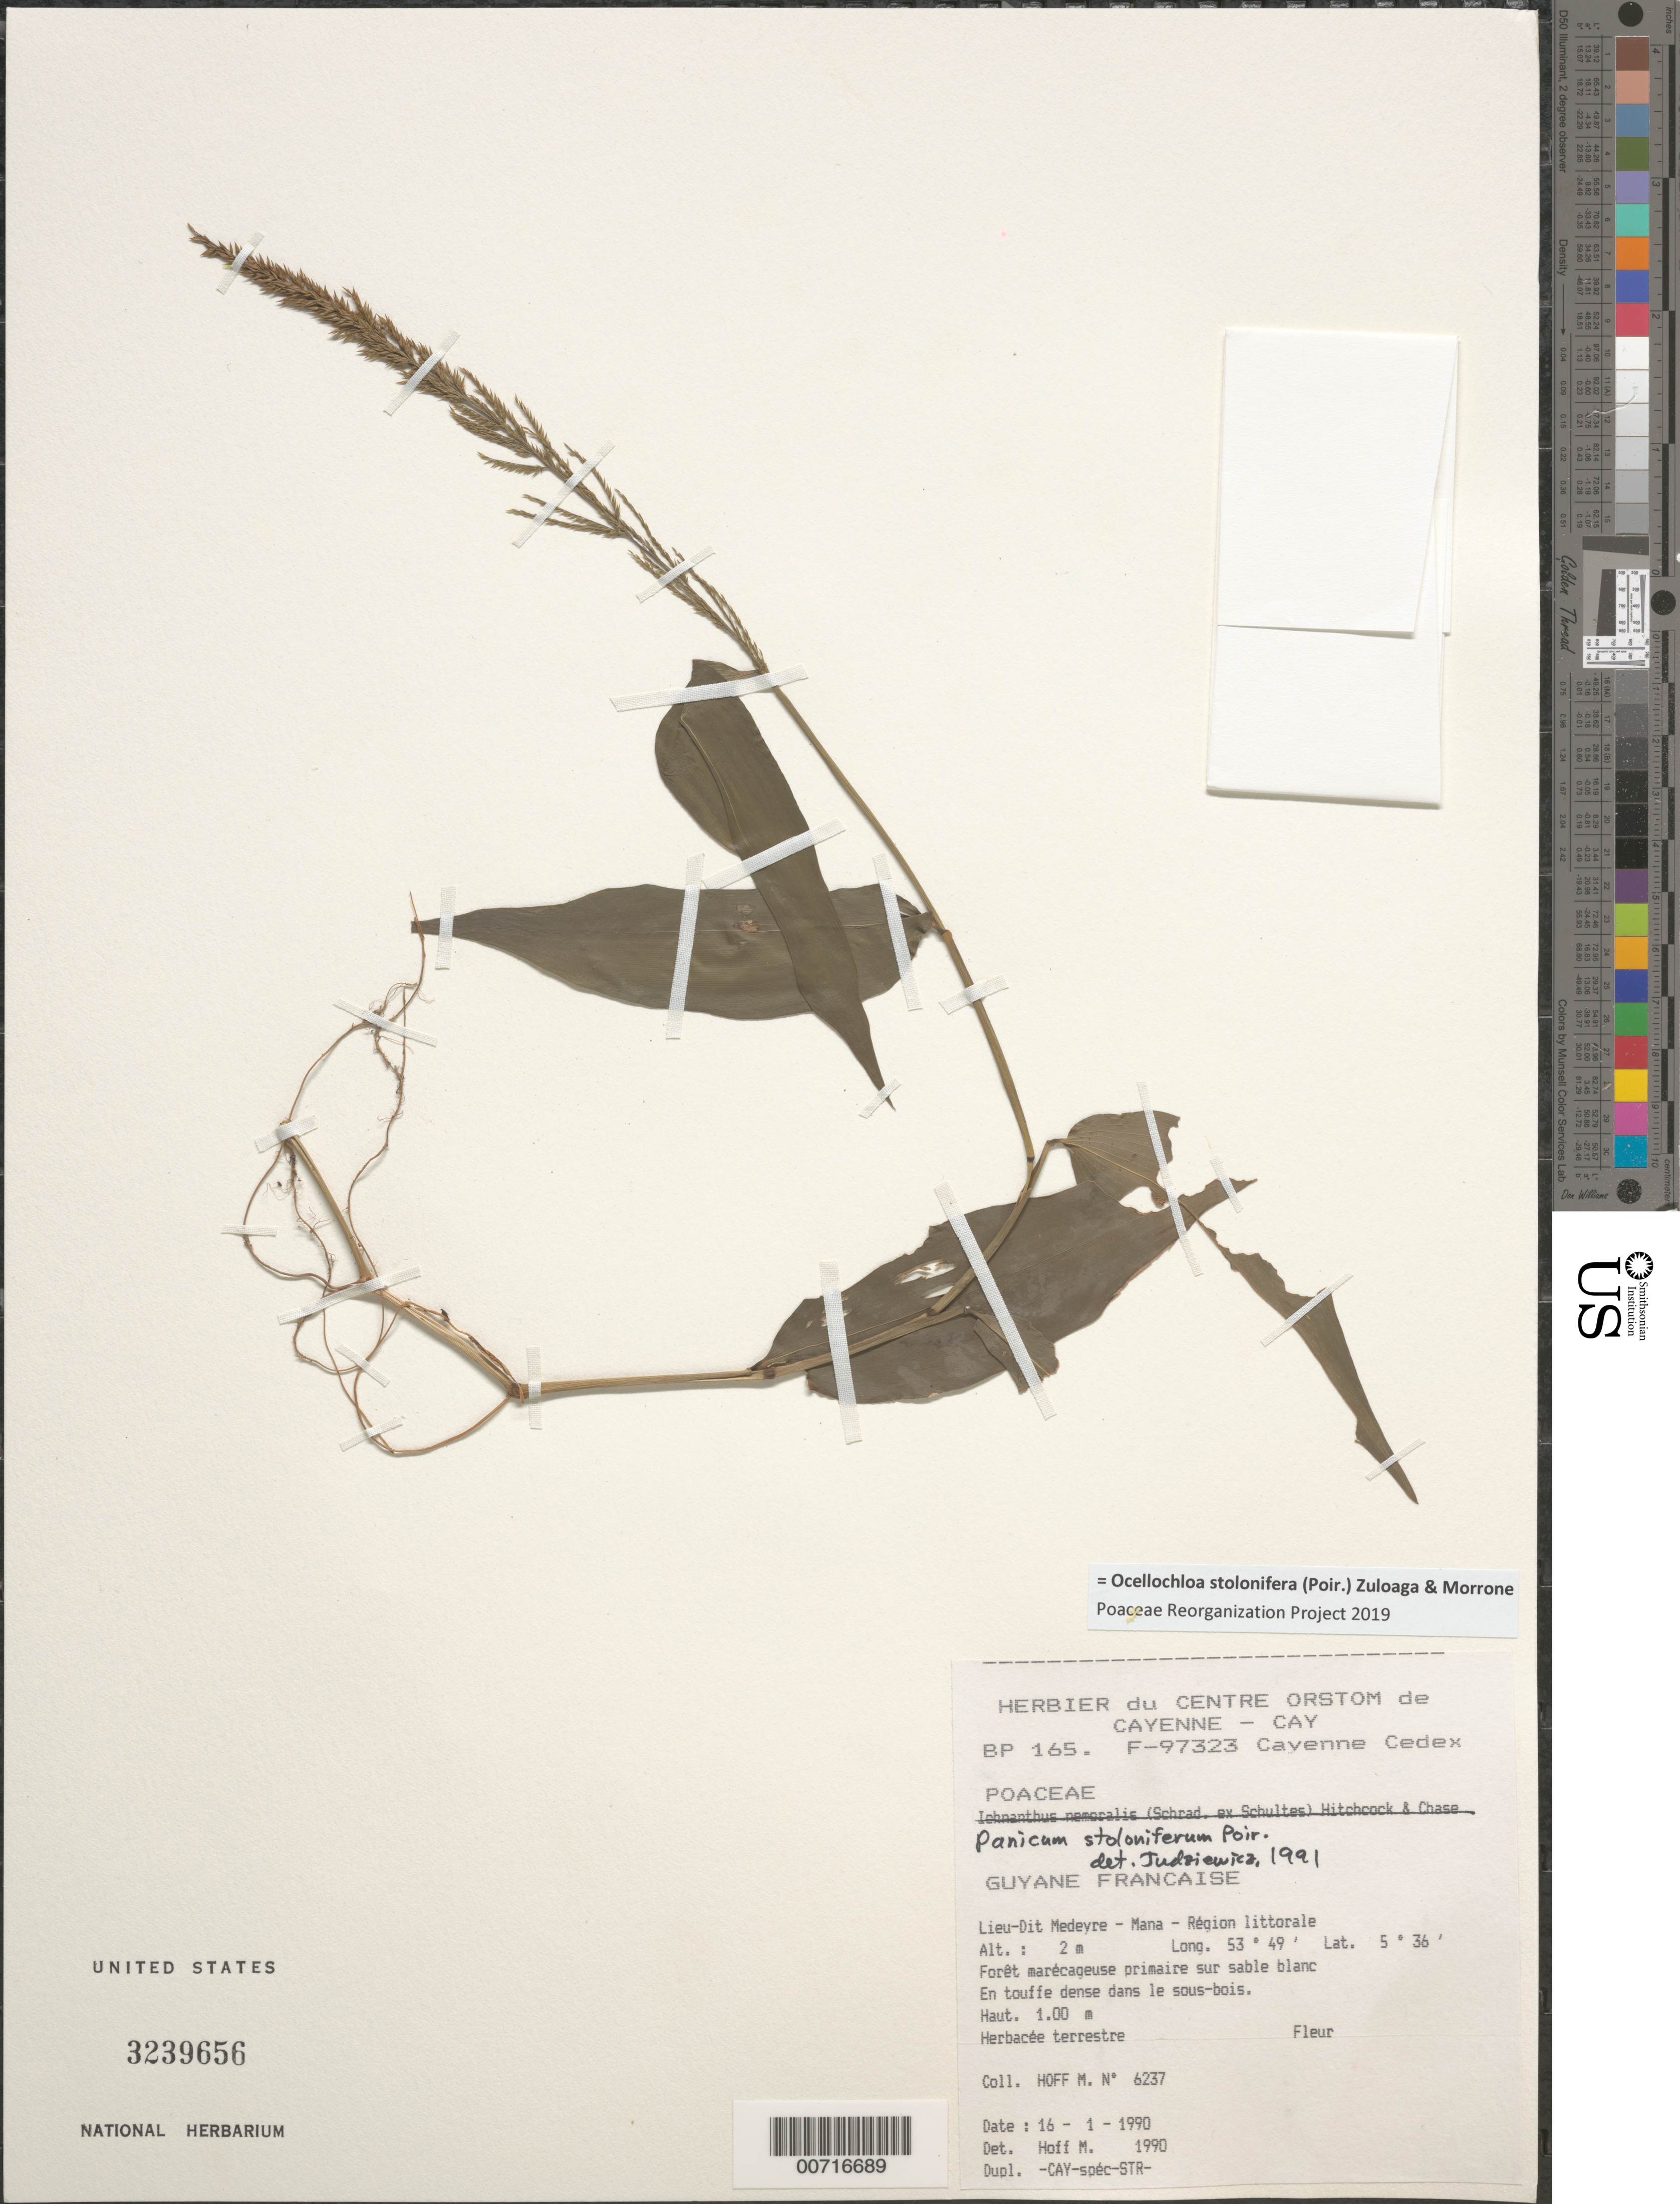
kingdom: Plantae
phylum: Tracheophyta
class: Liliopsida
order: Poales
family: Poaceae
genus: Panicum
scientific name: Panicum stoloniferum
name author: Poir.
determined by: Judziewicz, E. J.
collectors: M. Hoff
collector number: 6237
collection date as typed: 16-Jan-90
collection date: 1990-01-16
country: French Guiana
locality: Mana, Medeyre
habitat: Marshy primary forest on white sand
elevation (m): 2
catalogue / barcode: US 3239656